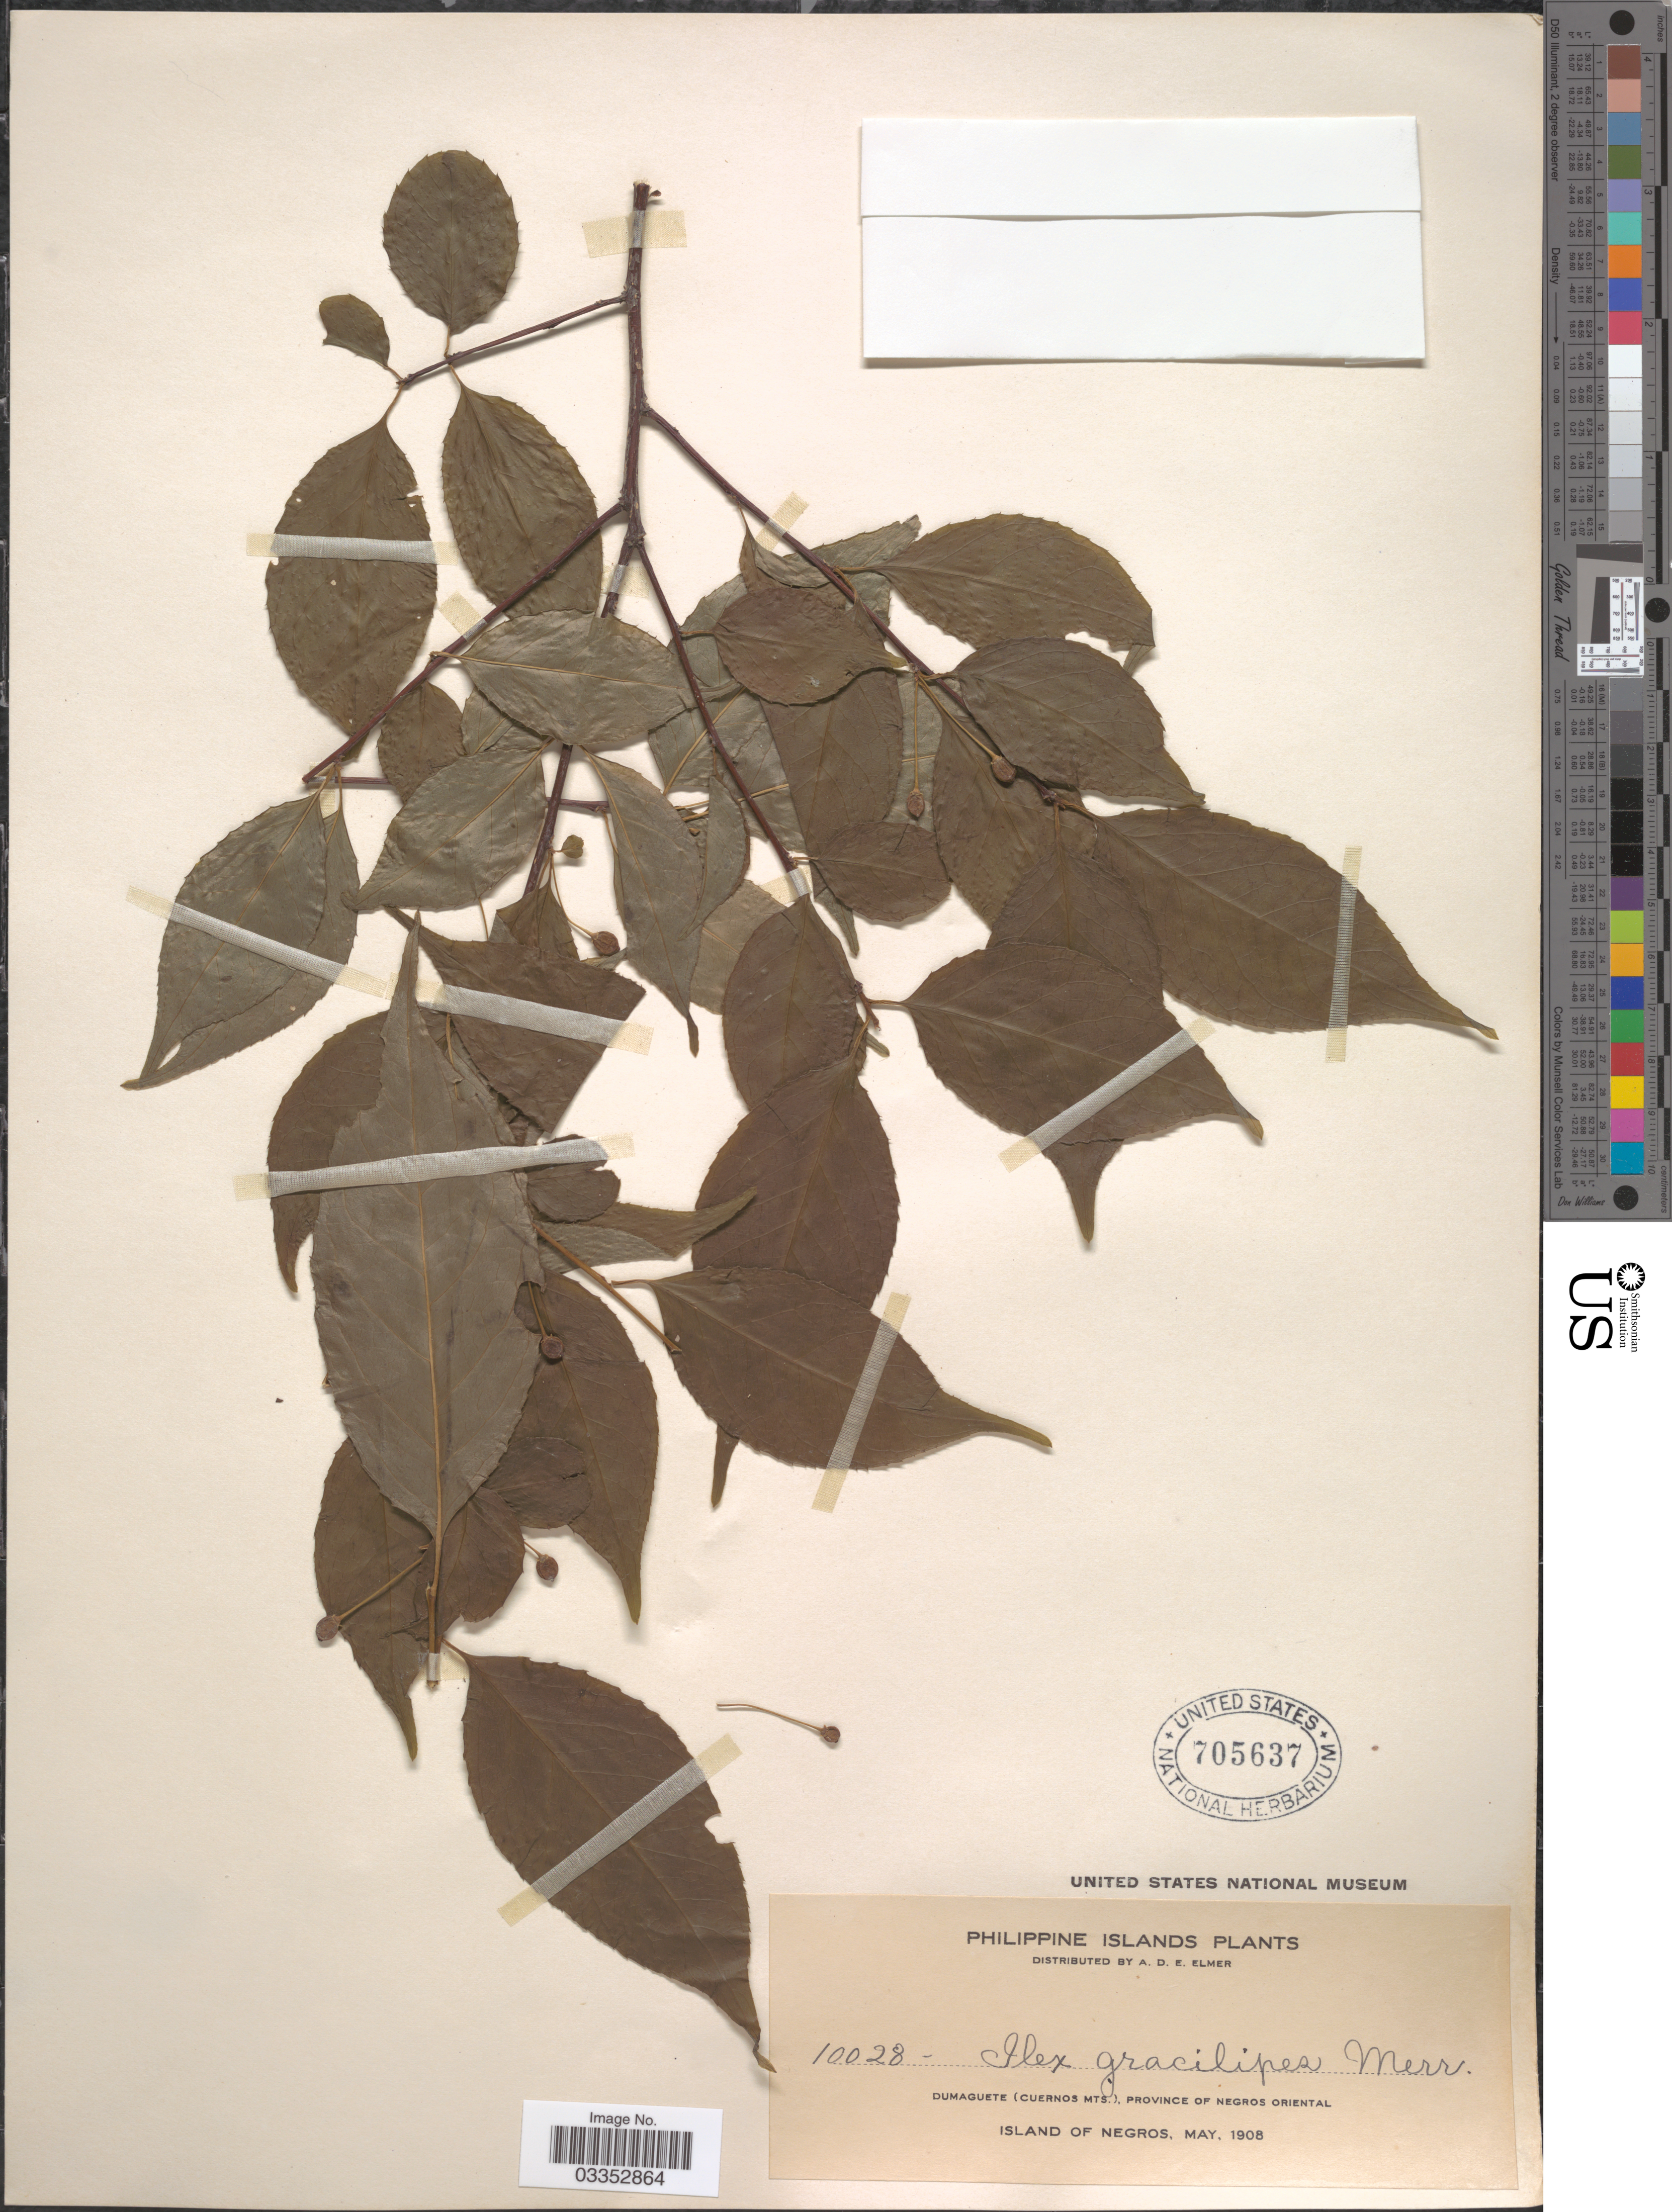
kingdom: Plantae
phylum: Tracheophyta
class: Magnoliopsida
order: Aquifoliales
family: Aquifoliaceae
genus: Ilex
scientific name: Ilex asprella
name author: Champ. ex Benth.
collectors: A. D. E. Elmer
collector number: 10028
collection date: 1908-05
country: Philippines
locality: Dumaguete (Cuernos Mts.), Province of Negros Oriental, Island of Negros.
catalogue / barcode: US 705637